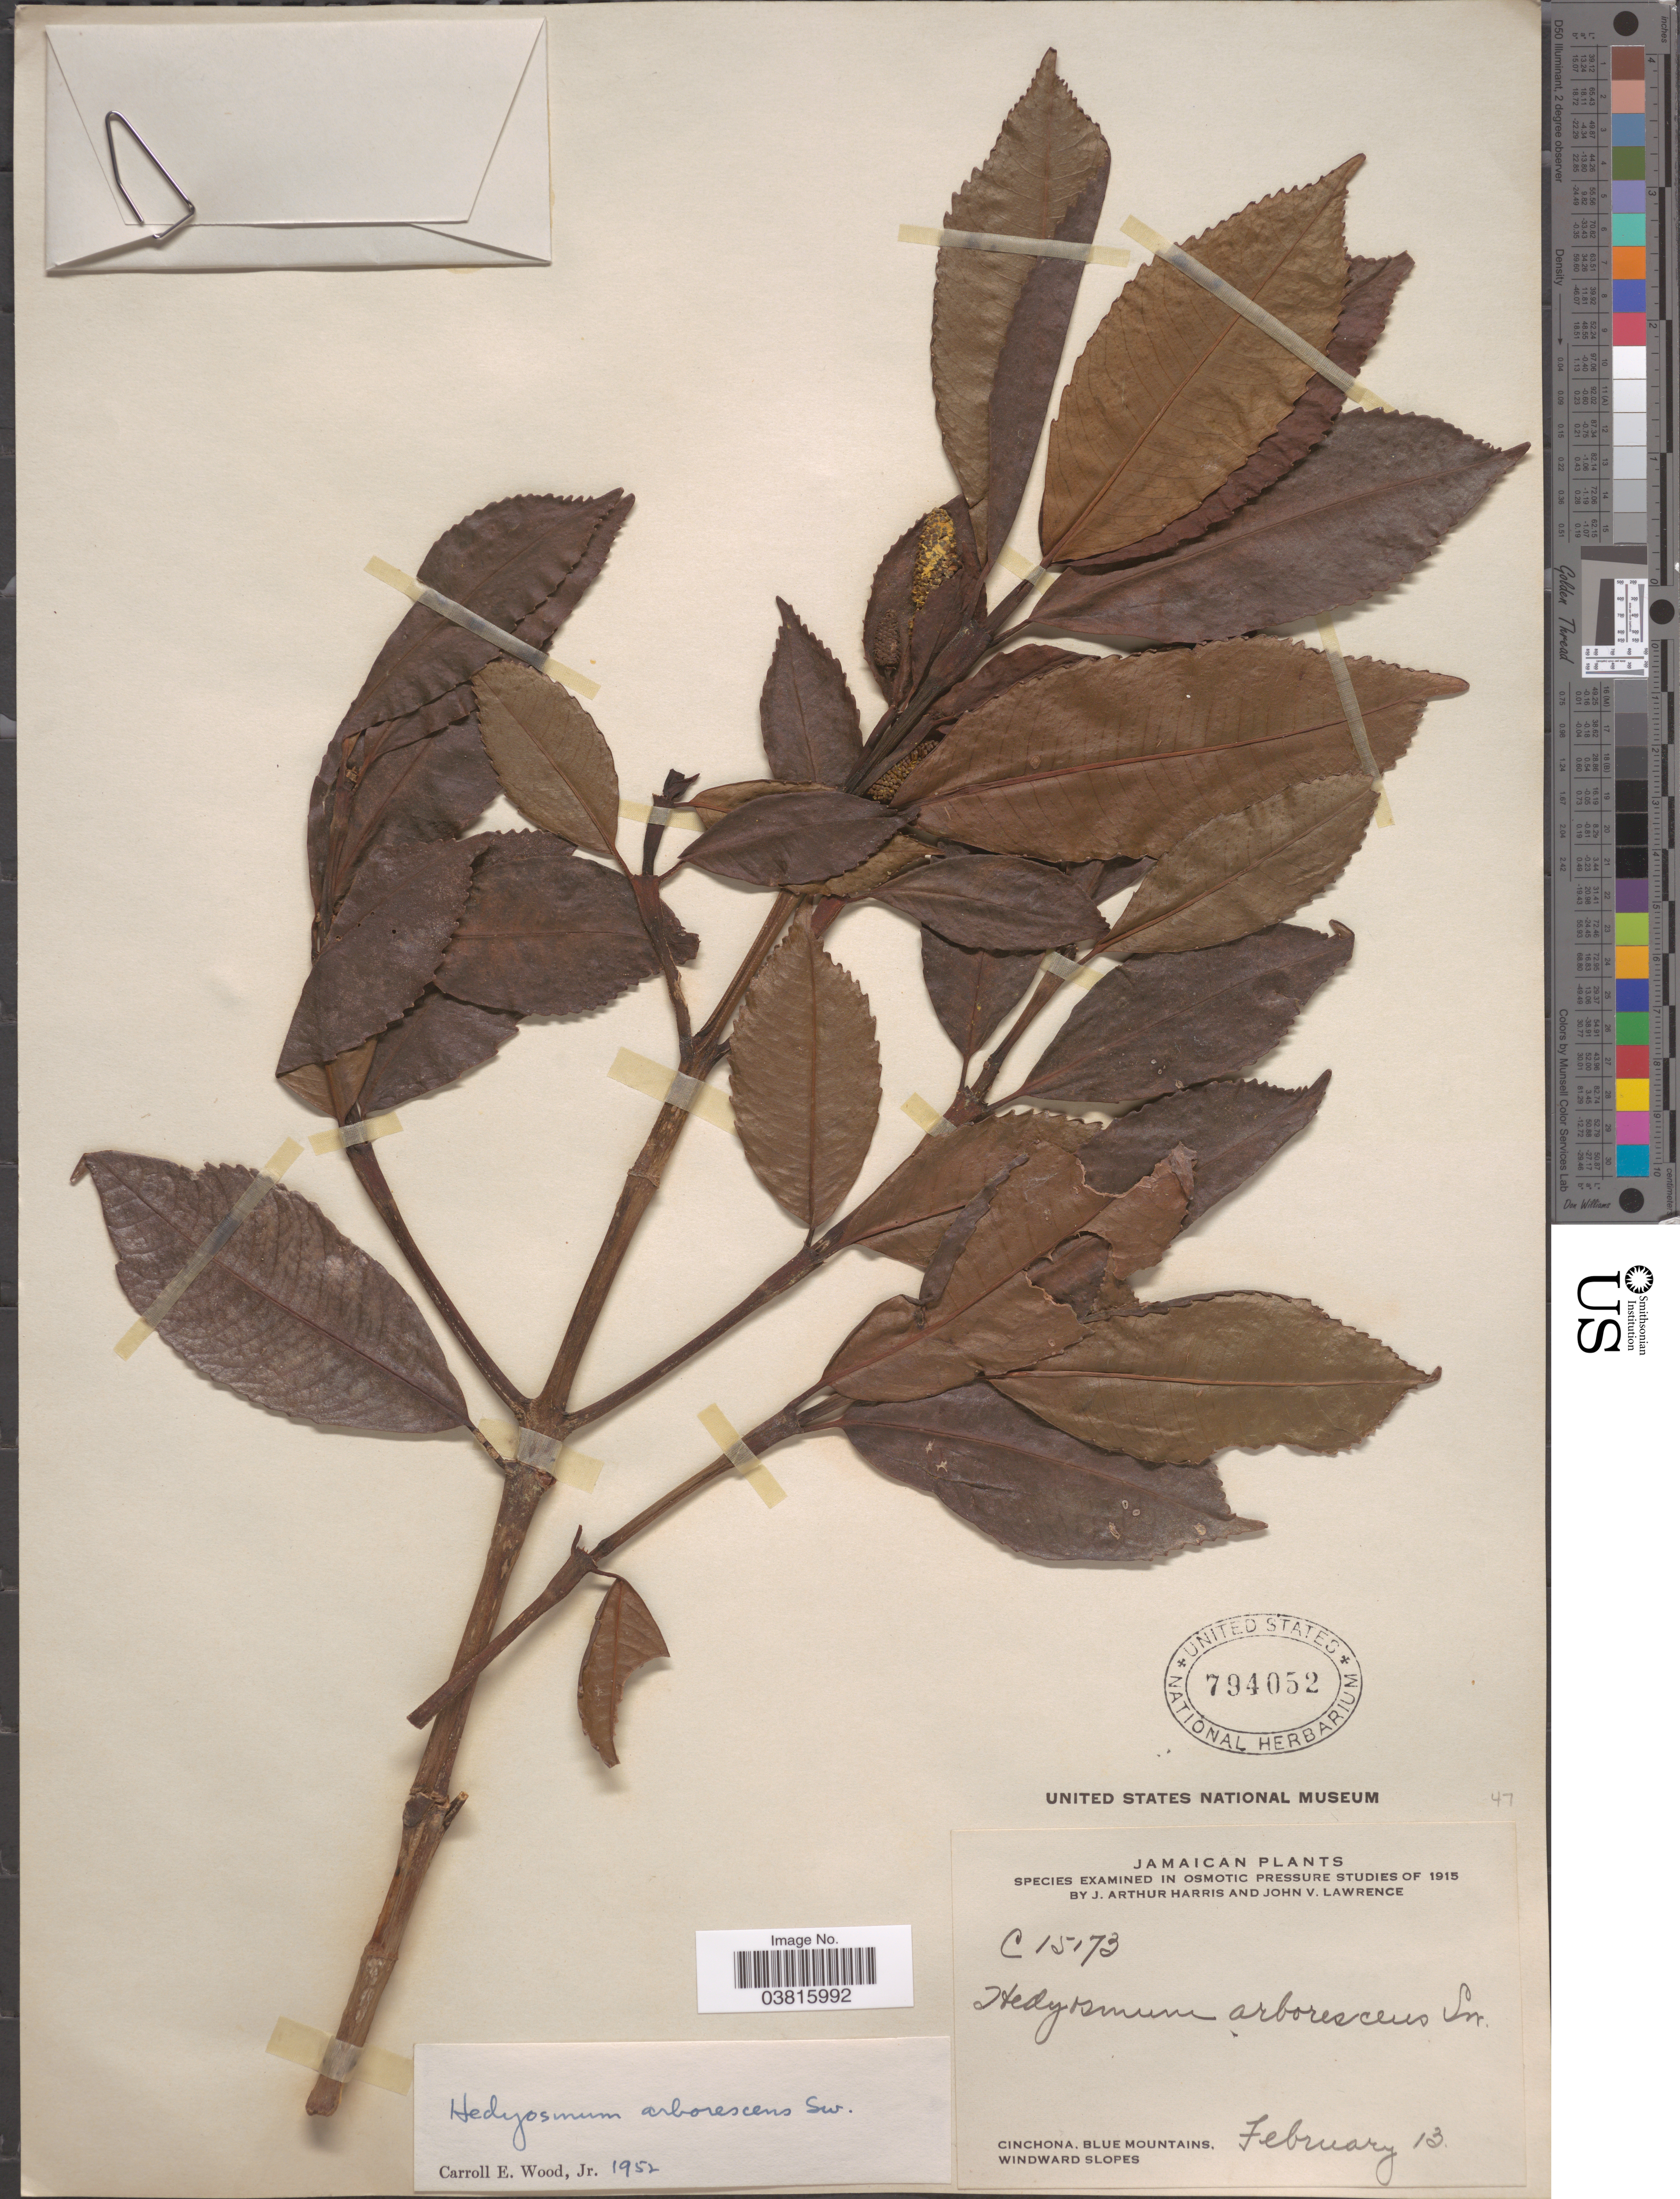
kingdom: Plantae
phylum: Tracheophyta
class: Magnoliopsida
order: Chloranthales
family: Chloranthaceae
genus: Hedyosmum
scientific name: Hedyosmum arborescens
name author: Sw.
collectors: J. A. Harris & J. Lawrence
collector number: C15173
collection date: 1915-02-13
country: Jamaica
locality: Cinchona, Blue Mountains, Windward slopes.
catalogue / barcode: US 794052